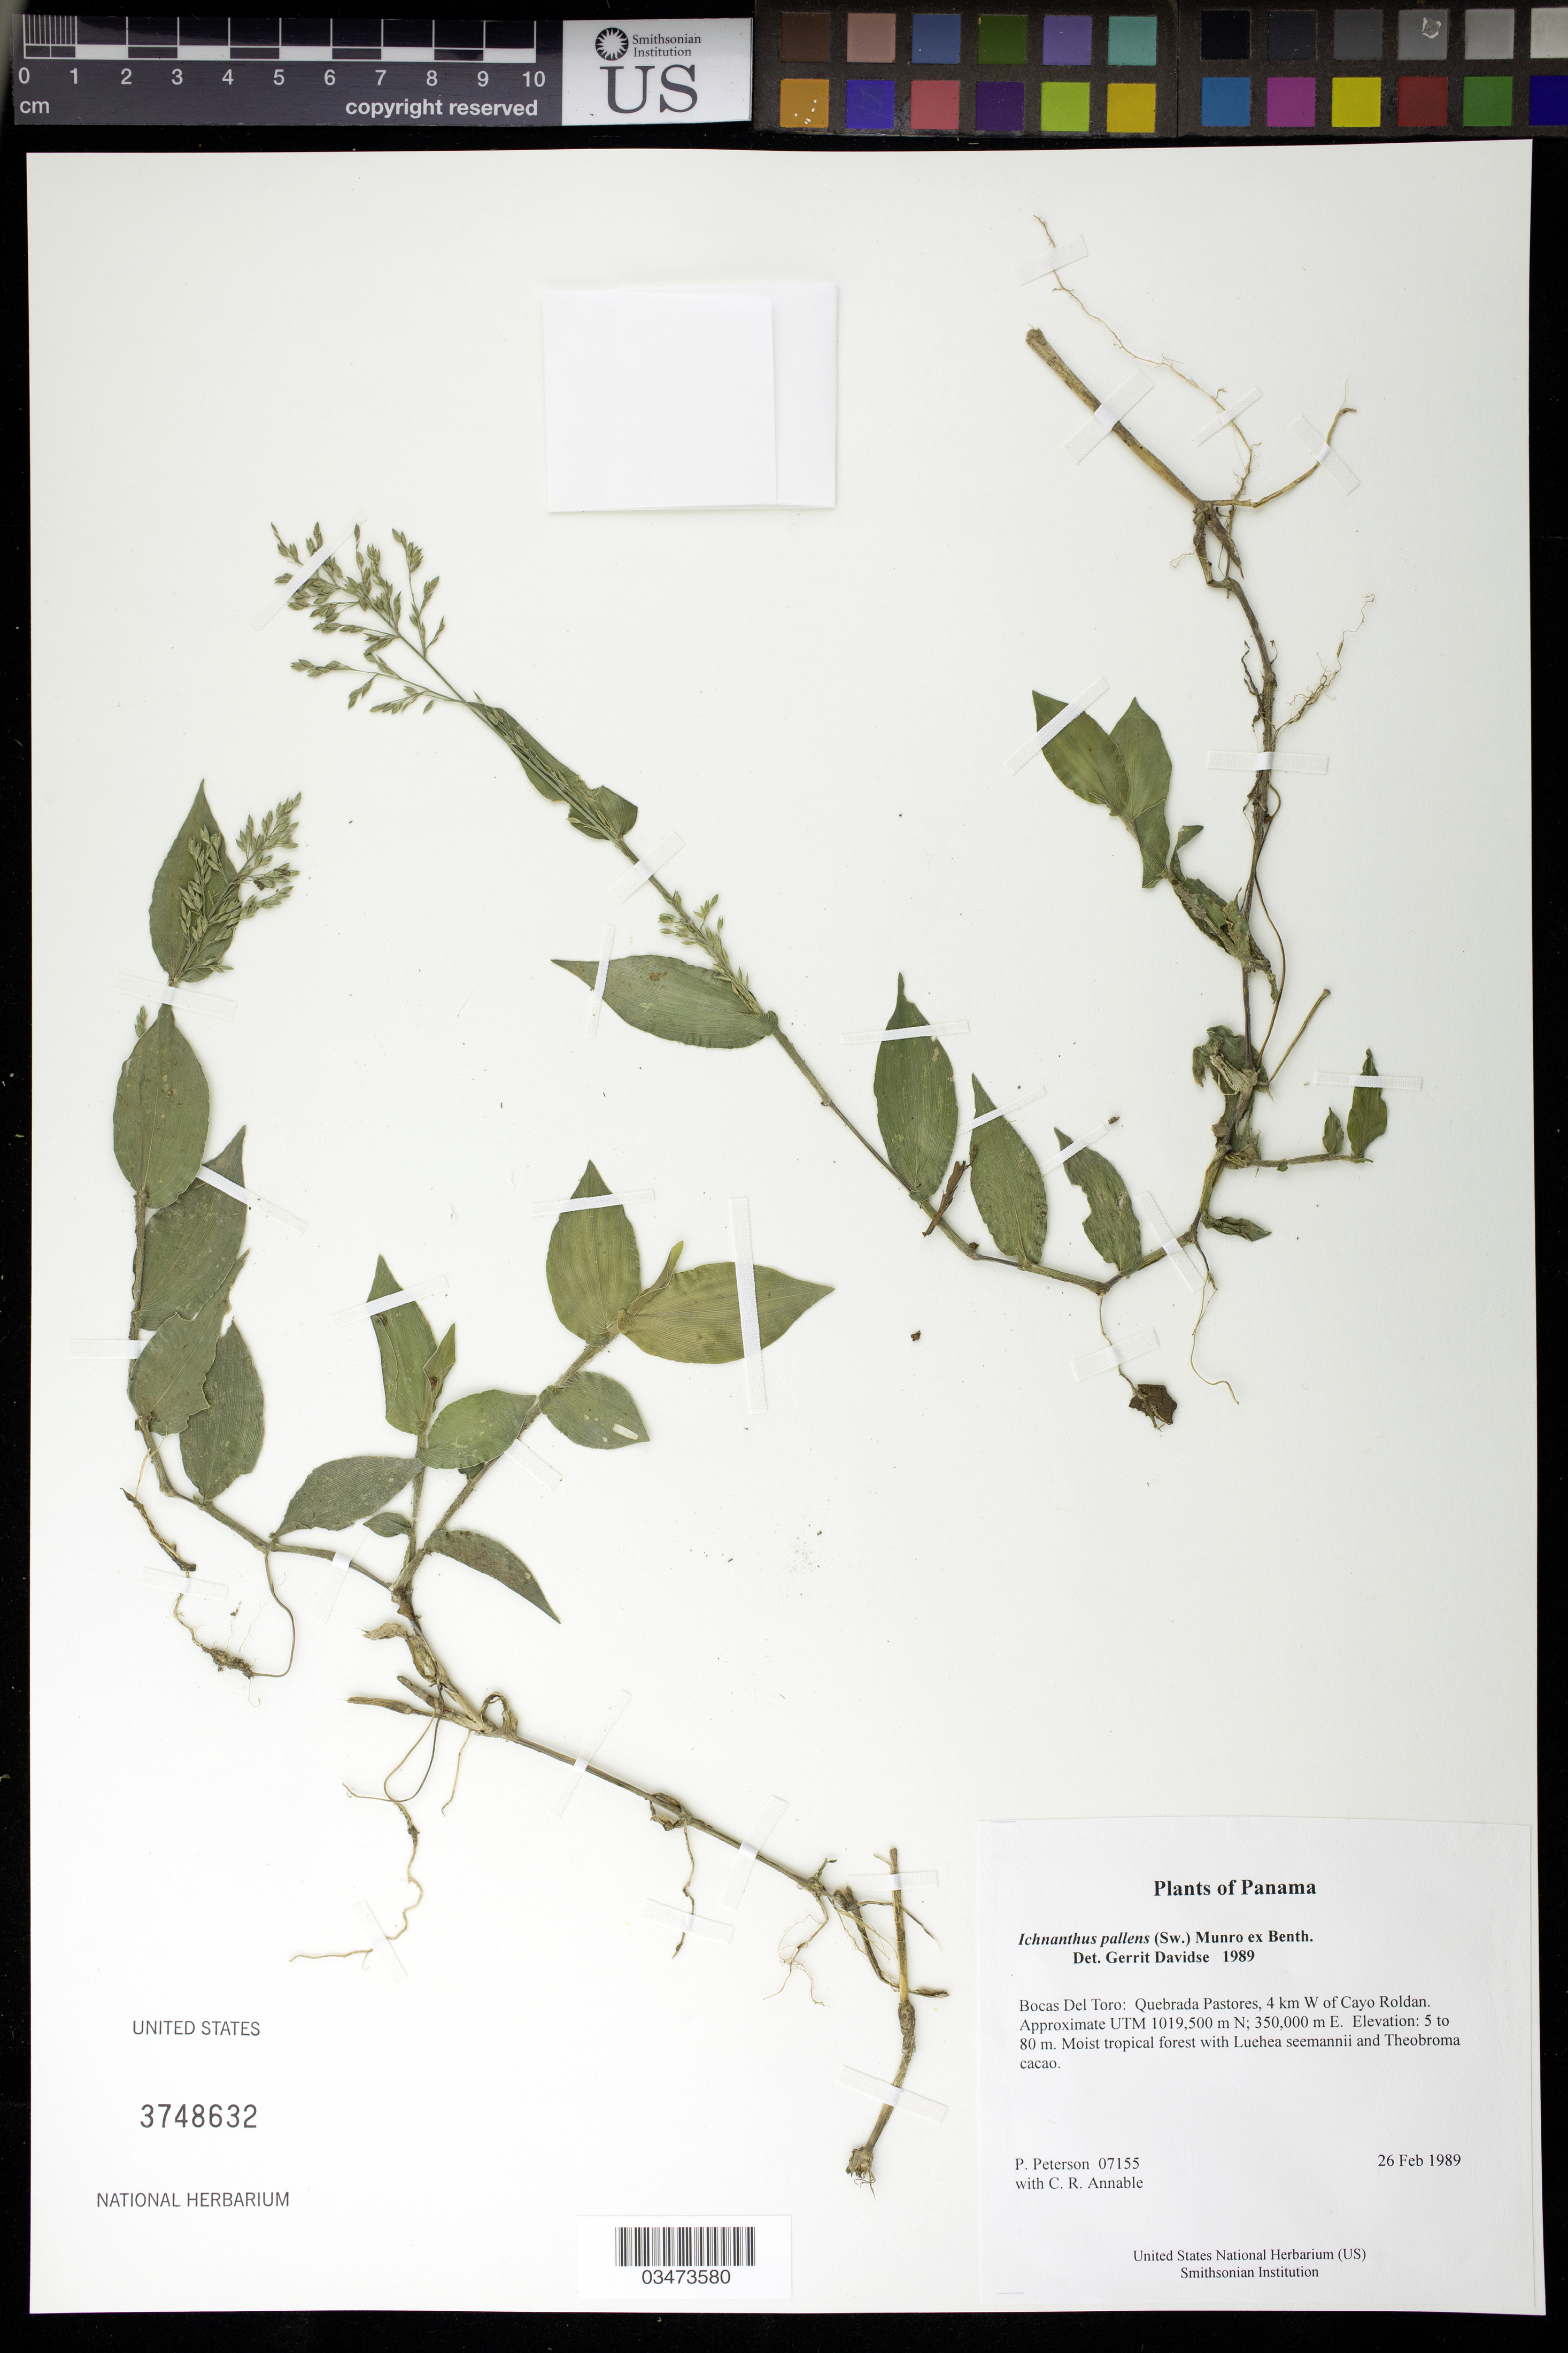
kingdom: Plantae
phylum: Tracheophyta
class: Liliopsida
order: Poales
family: Poaceae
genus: Ichnanthus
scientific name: Ichnanthus pallens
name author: (Sw.) Munro ex Benth.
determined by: Davidse, Gerrit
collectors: P. M. Peterson & C. R. Annable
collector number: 07155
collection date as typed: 26 Feb 1989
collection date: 1989-02-26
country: Panama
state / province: Bocas del Toro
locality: Quebrada Pastores, 4 km W of Cayo Roldan. Approximate UTM 1019,500 m N; 350,000 m E.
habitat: Moist tropical forest with Luehea seemannii and Theobroma cacao.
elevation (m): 5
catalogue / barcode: US 3748632